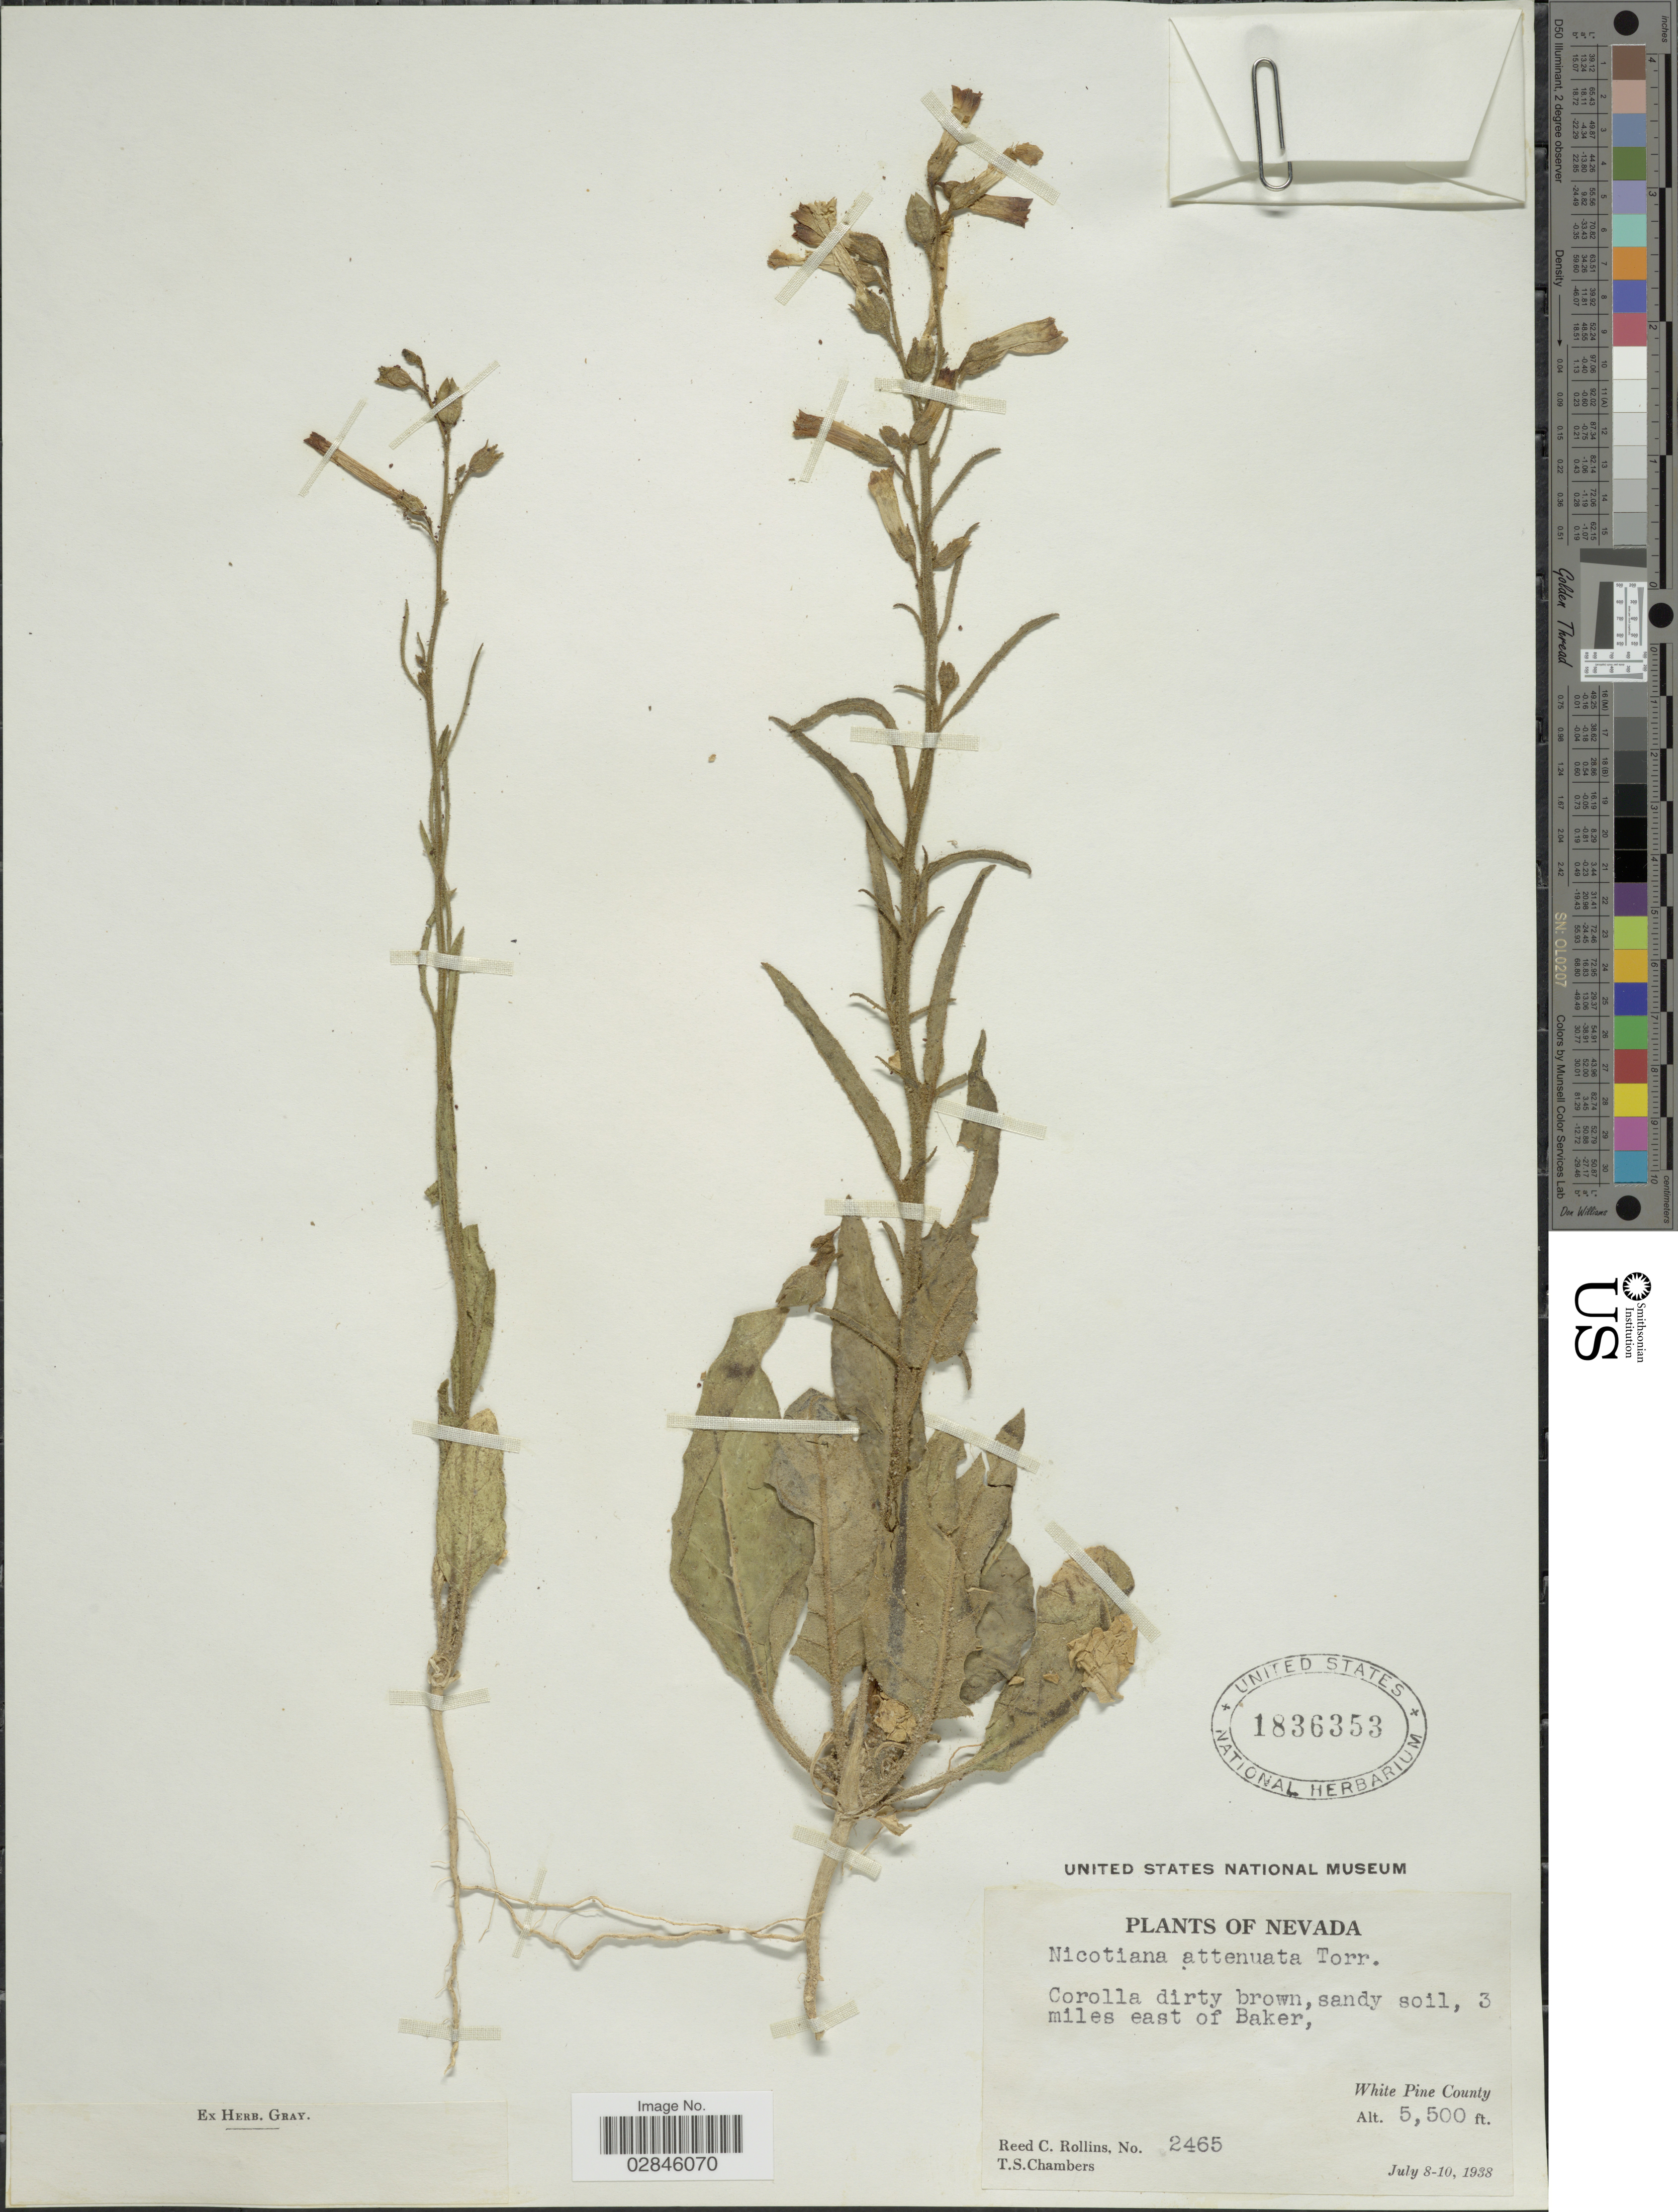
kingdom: Plantae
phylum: Tracheophyta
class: Magnoliopsida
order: Solanales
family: Solanaceae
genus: Nicotiana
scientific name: Nicotiana attenuata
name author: Torr. ex S. Watson in C. King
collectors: R. C. Rollins & T. Chambers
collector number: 2465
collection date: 1938-07-08/1938-07-10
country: United States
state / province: Nevada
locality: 3 miles east of Baker, White Pine County.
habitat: sandy soil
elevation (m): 1676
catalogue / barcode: US 1836353